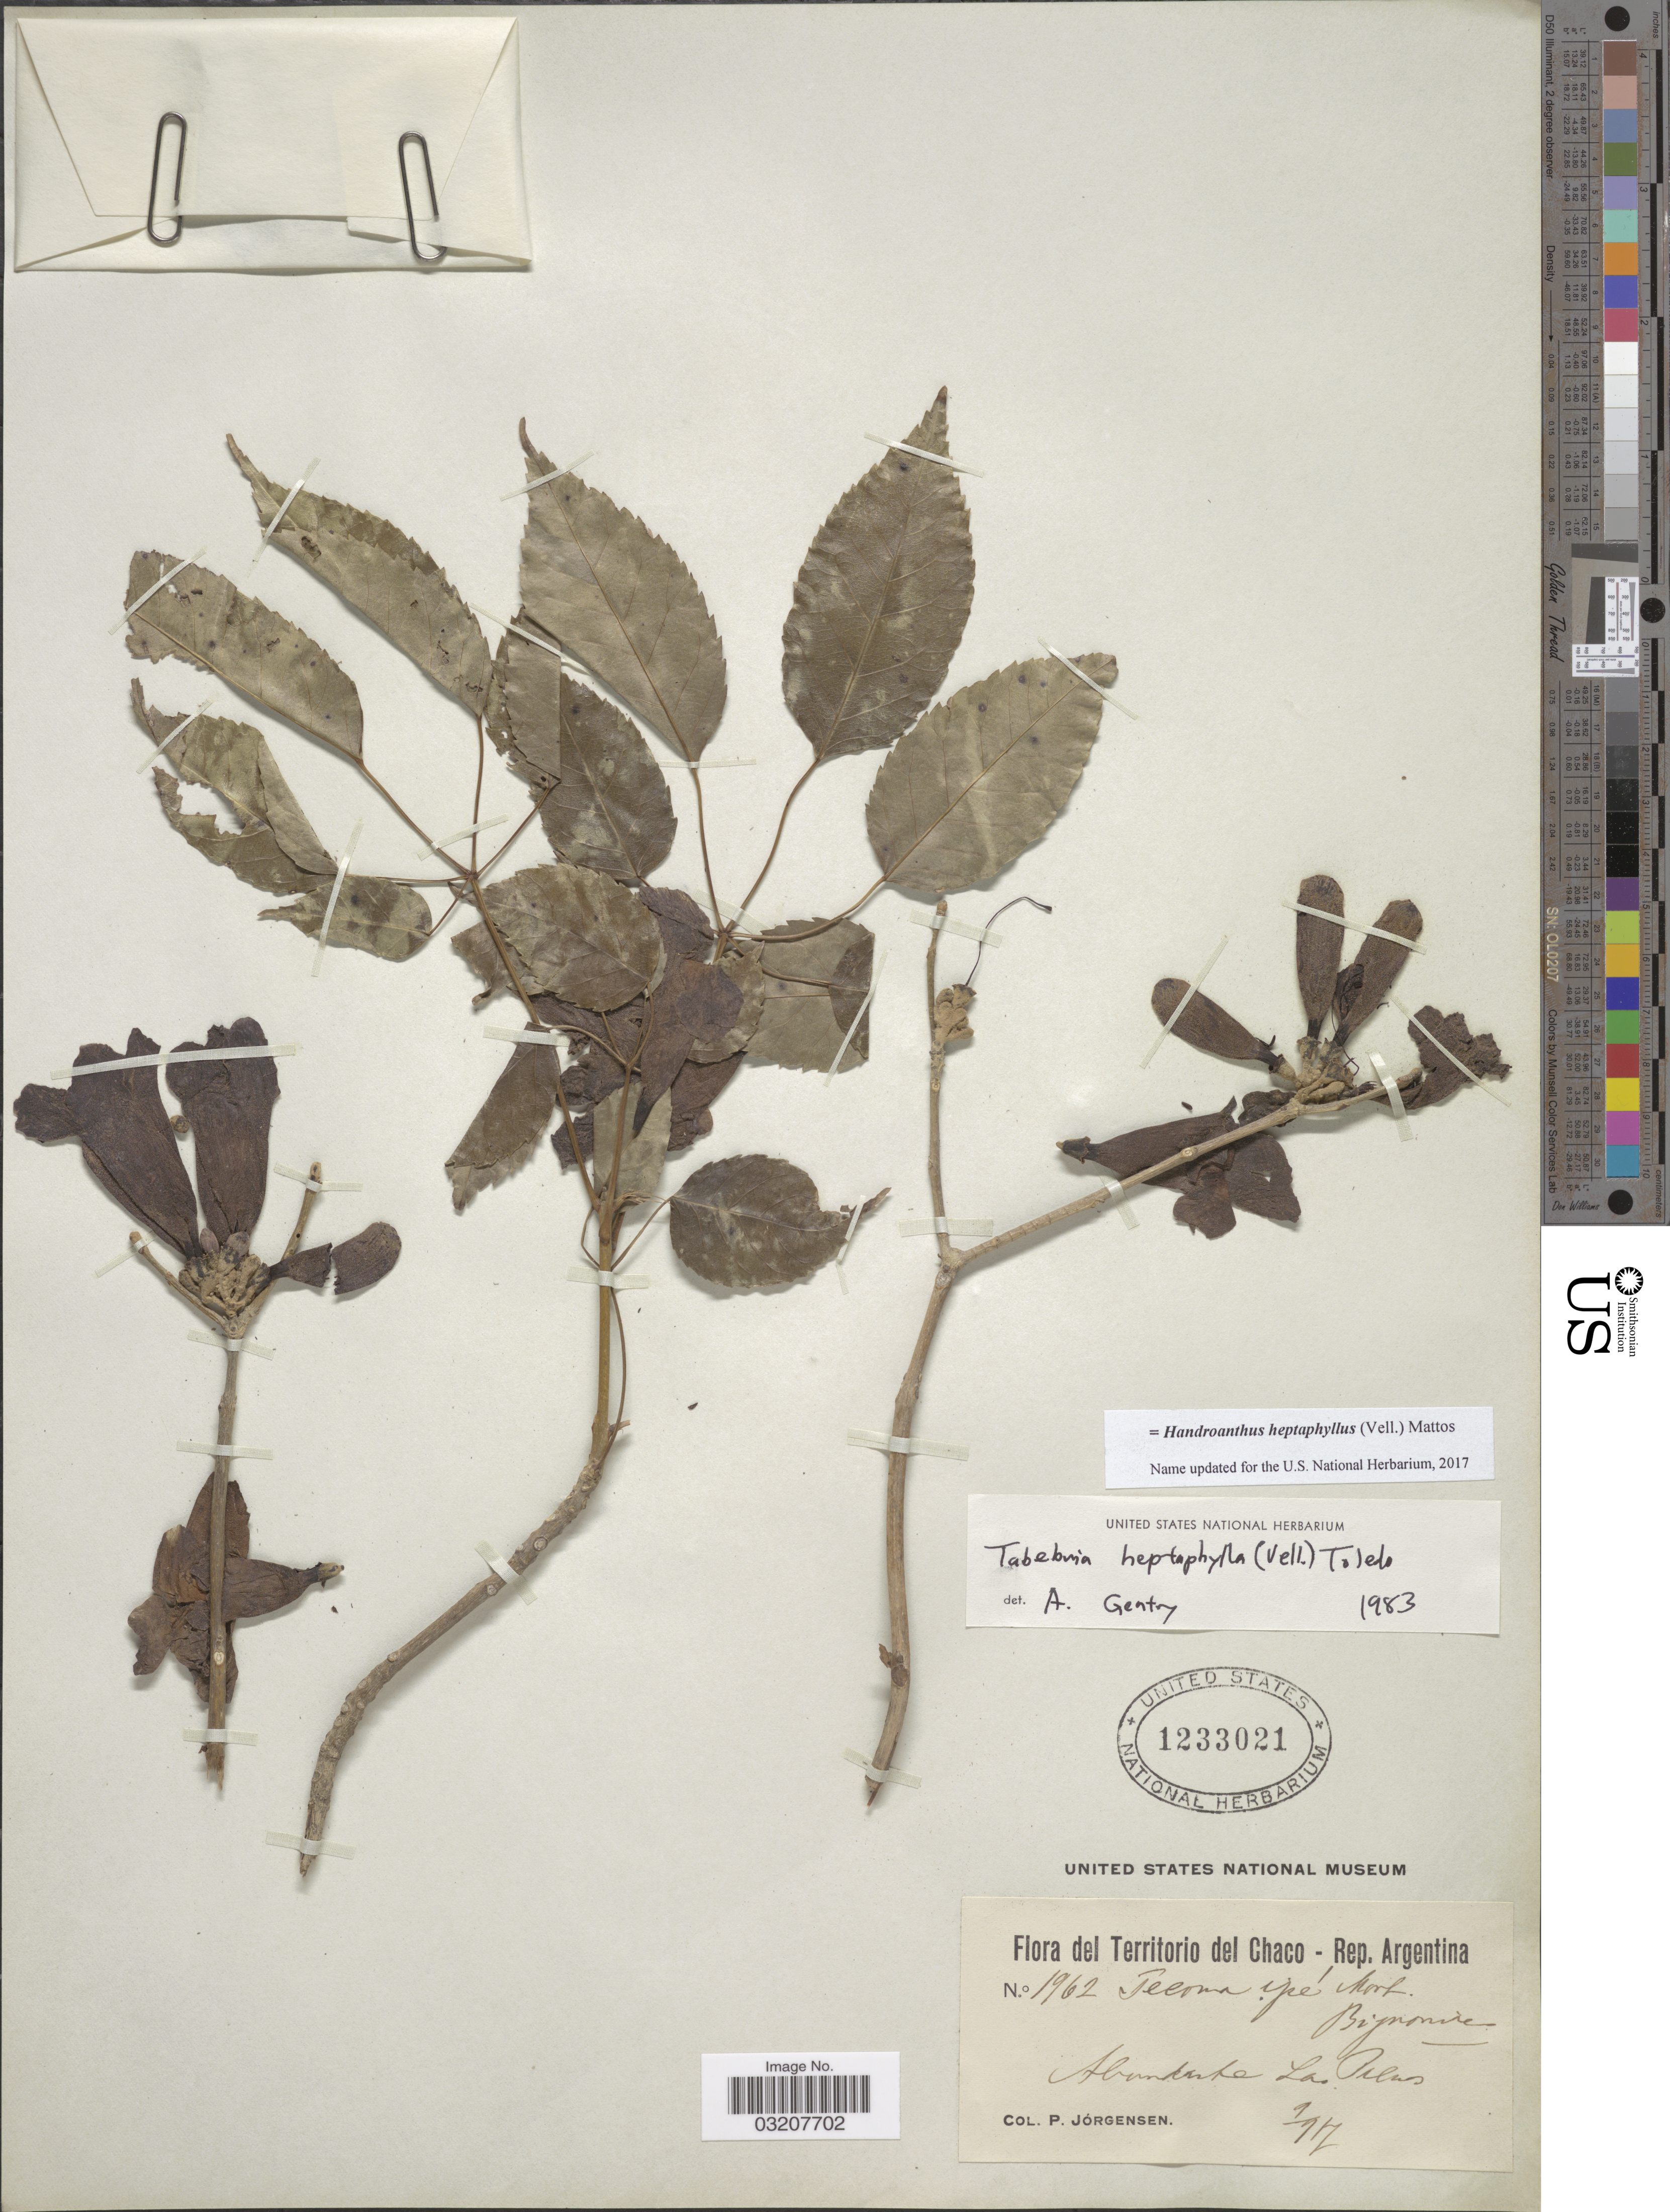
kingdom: Plantae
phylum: Tracheophyta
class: Magnoliopsida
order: Lamiales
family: Bignoniaceae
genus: Handroanthus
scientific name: Handroanthus heptaphyllus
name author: (Vell.) Mattos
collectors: P. Jörgensen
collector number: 1962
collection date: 1917-09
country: Argentina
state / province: Chaco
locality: Abundante Las Palmas.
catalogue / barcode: US 1233021